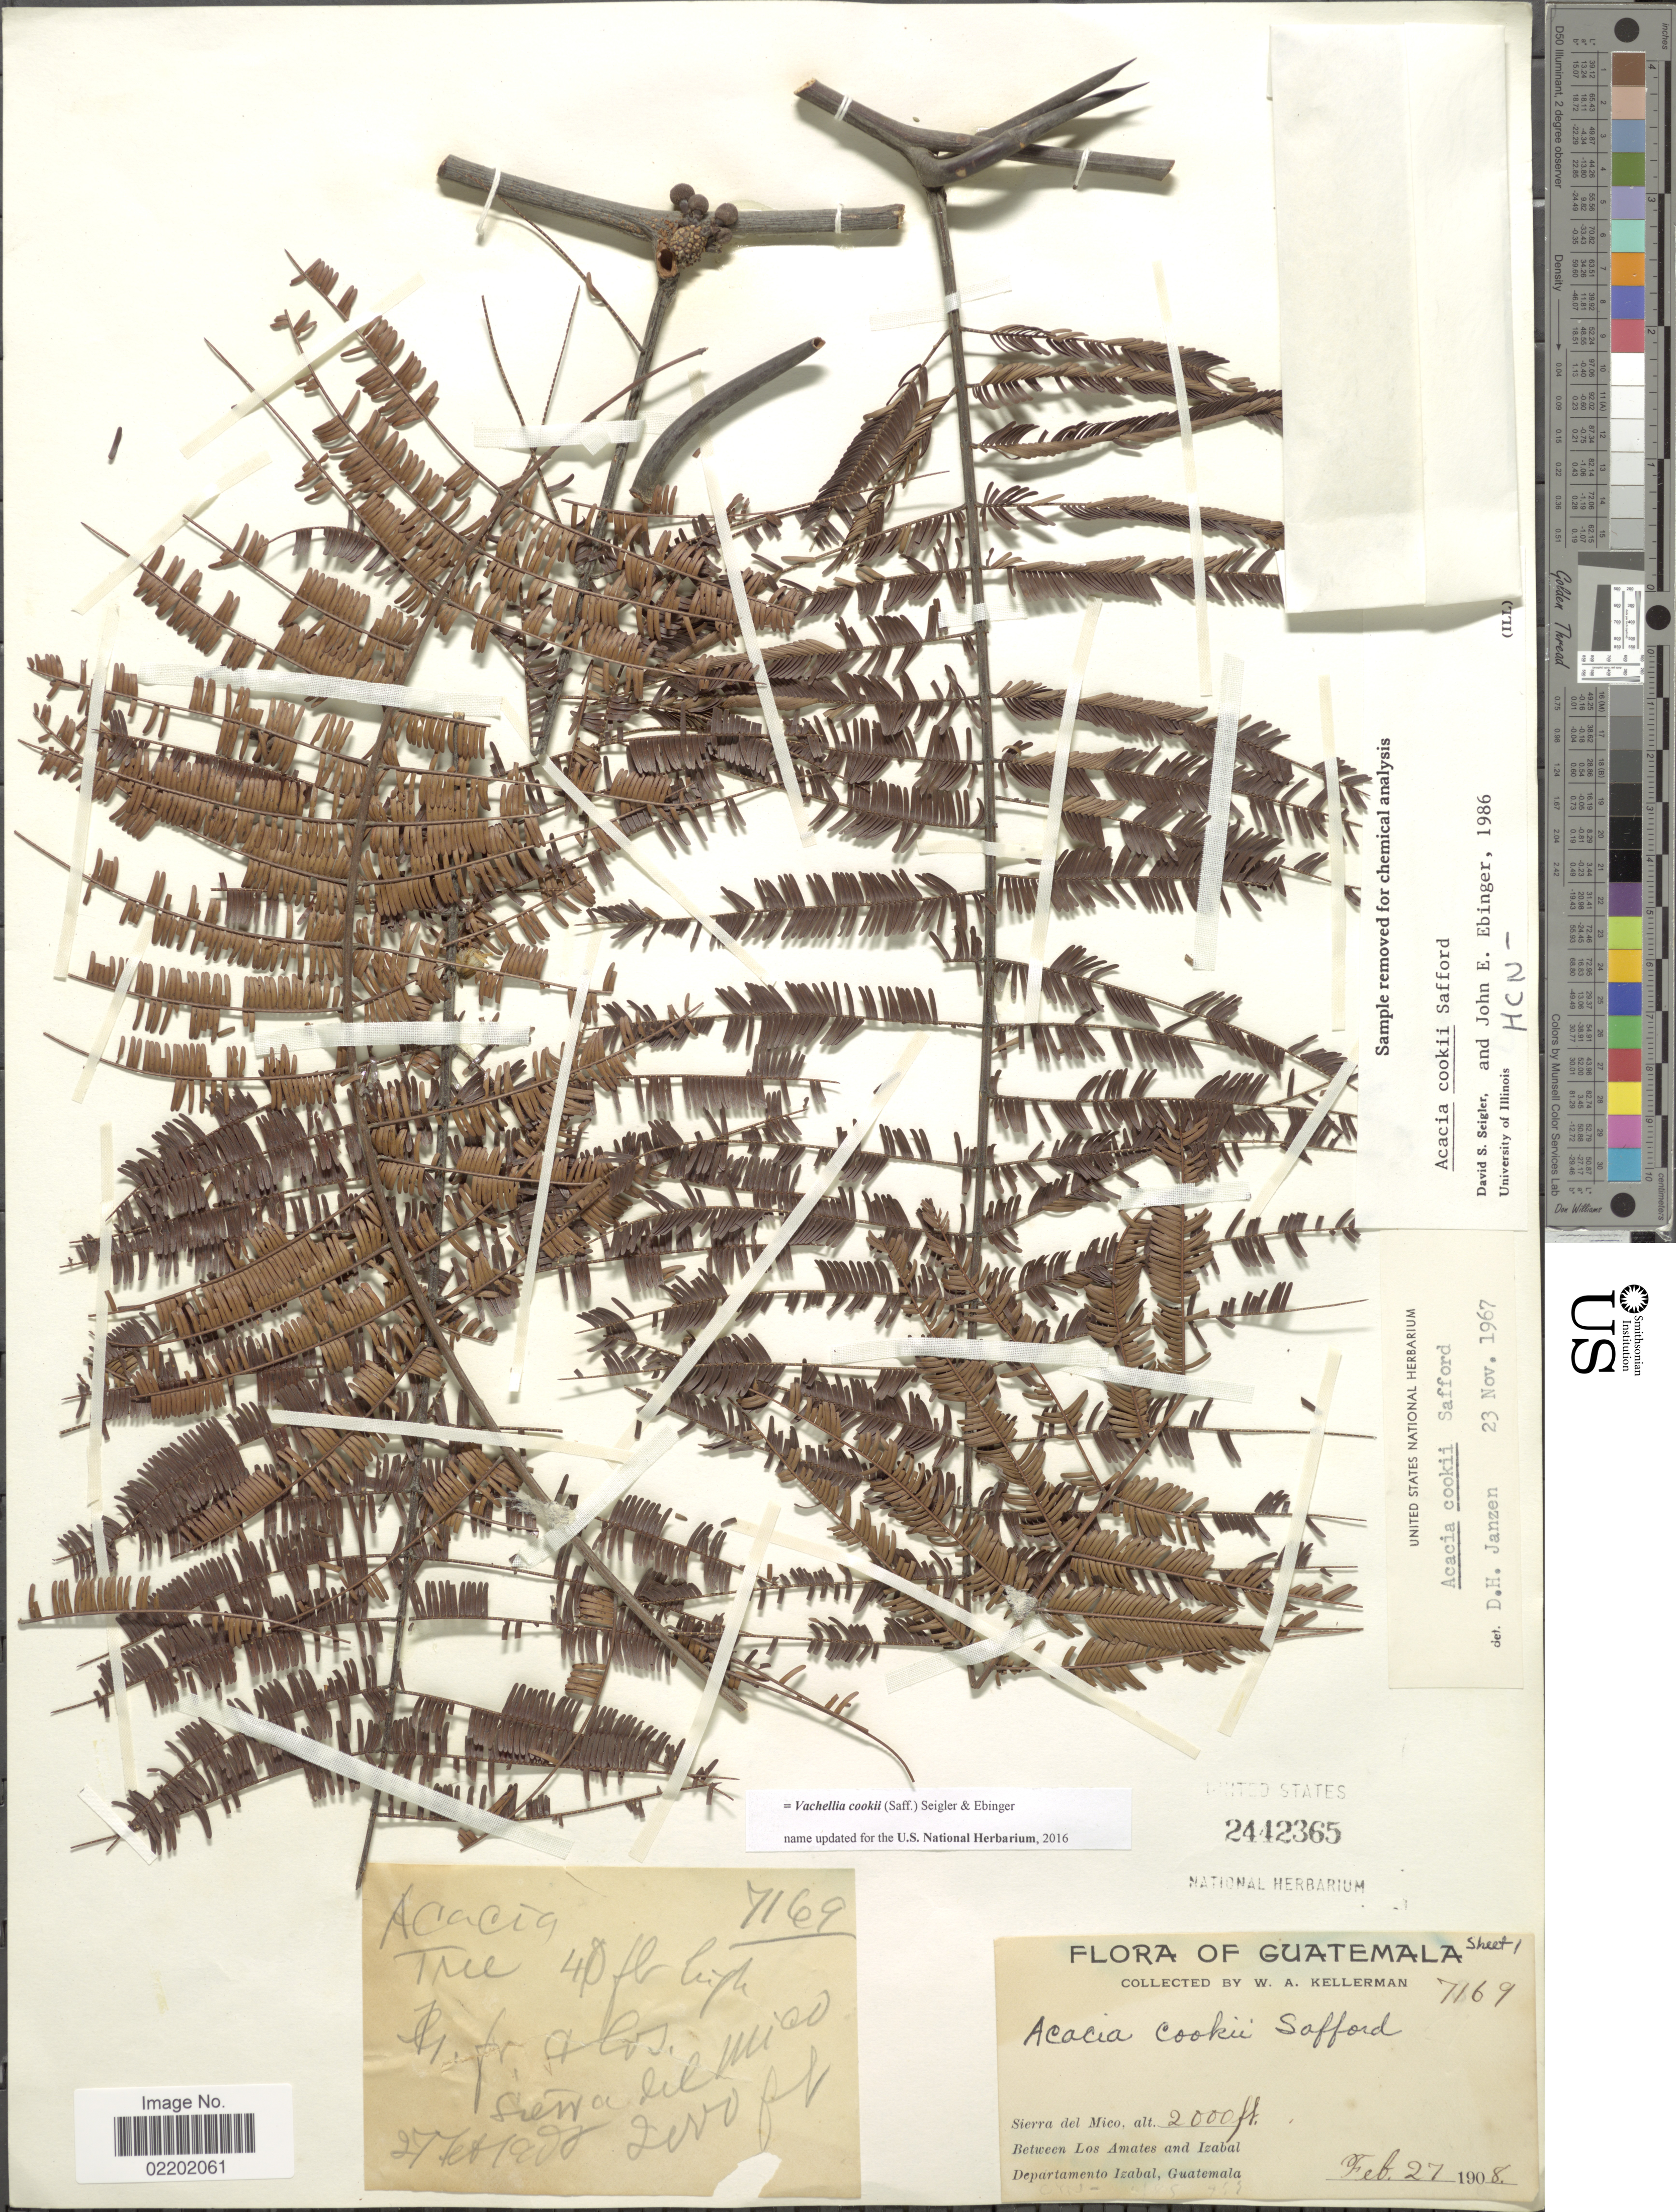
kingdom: Plantae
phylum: Tracheophyta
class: Magnoliopsida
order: Fabales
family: Fabaceae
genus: Vachellia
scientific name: Vachellia cookii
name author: (Saff.) Seigler & Ebinger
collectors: W. Kellerman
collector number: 7169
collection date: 1908-02-27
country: Guatemala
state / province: Izabal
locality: Sierra del Mico, Between Los Amates and Izabal, Departamento Izabal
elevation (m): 610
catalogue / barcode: US 2442365